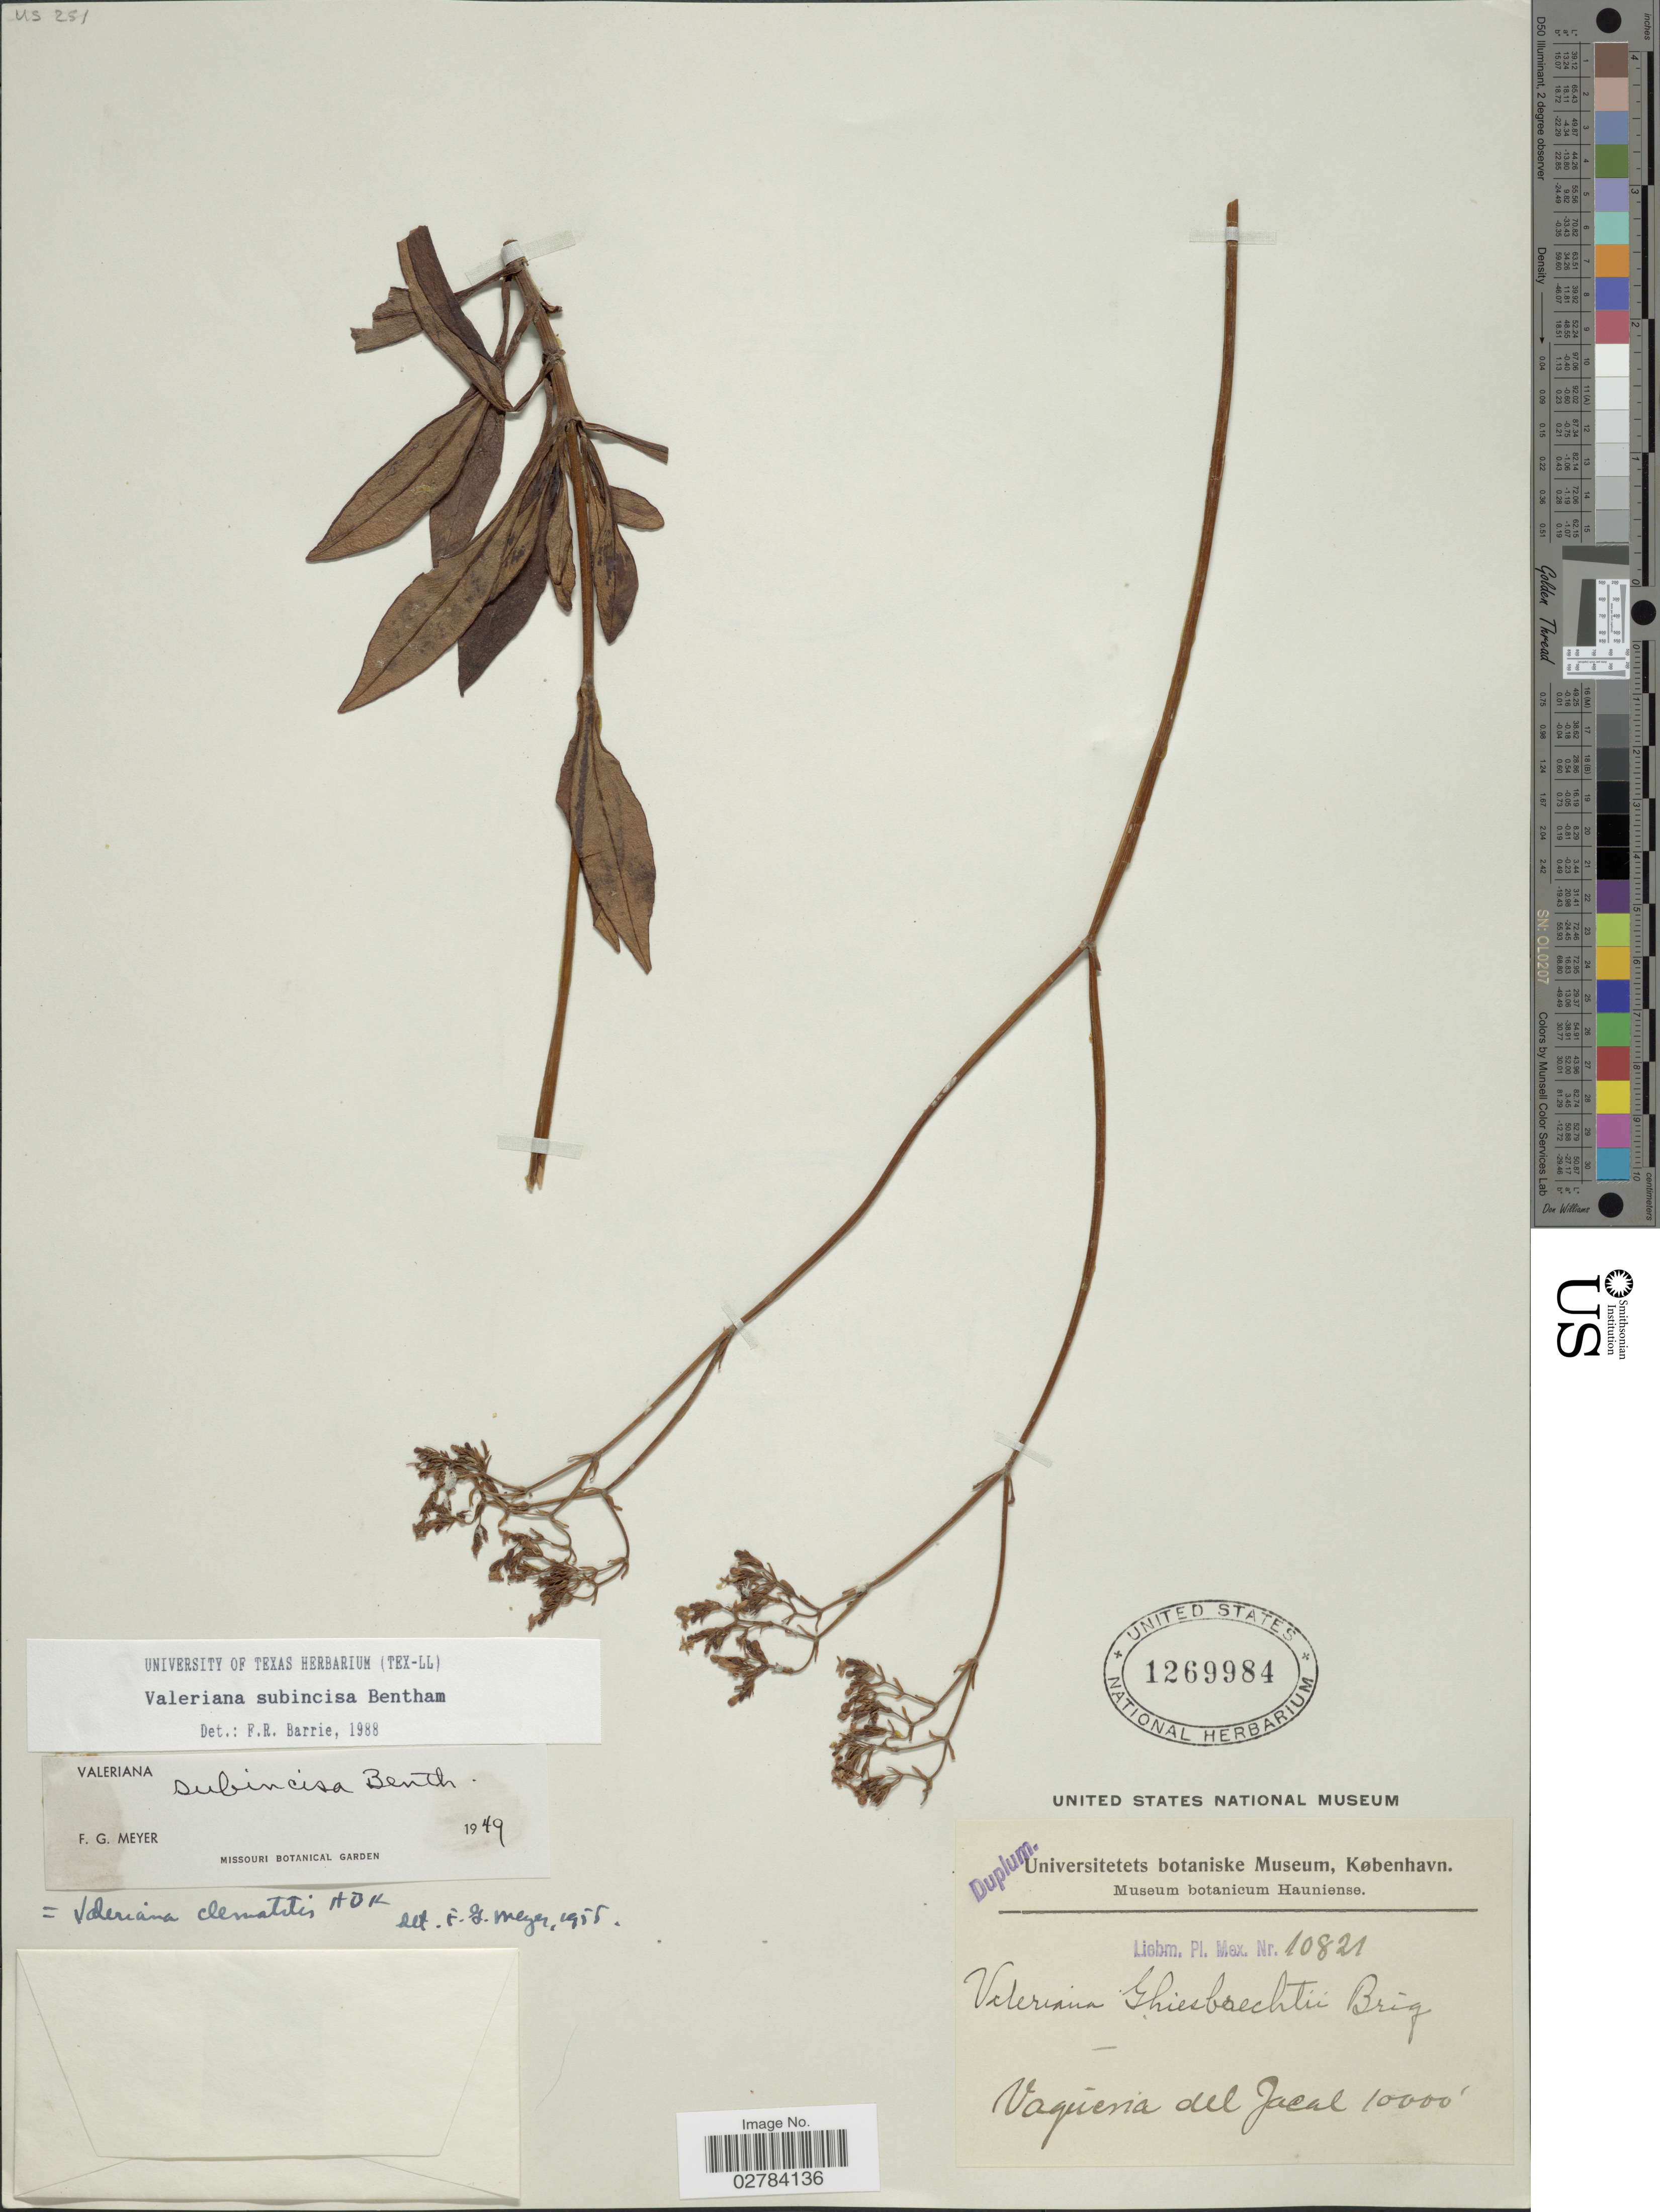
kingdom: Plantae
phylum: Tracheophyta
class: Magnoliopsida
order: Dipsacales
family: Caprifoliaceae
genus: Valeriana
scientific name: Valeriana subincisa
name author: Benth.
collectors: Liebm.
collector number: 10821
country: Mexico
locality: Vagúena del Jacal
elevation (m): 3048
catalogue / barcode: US 1269984